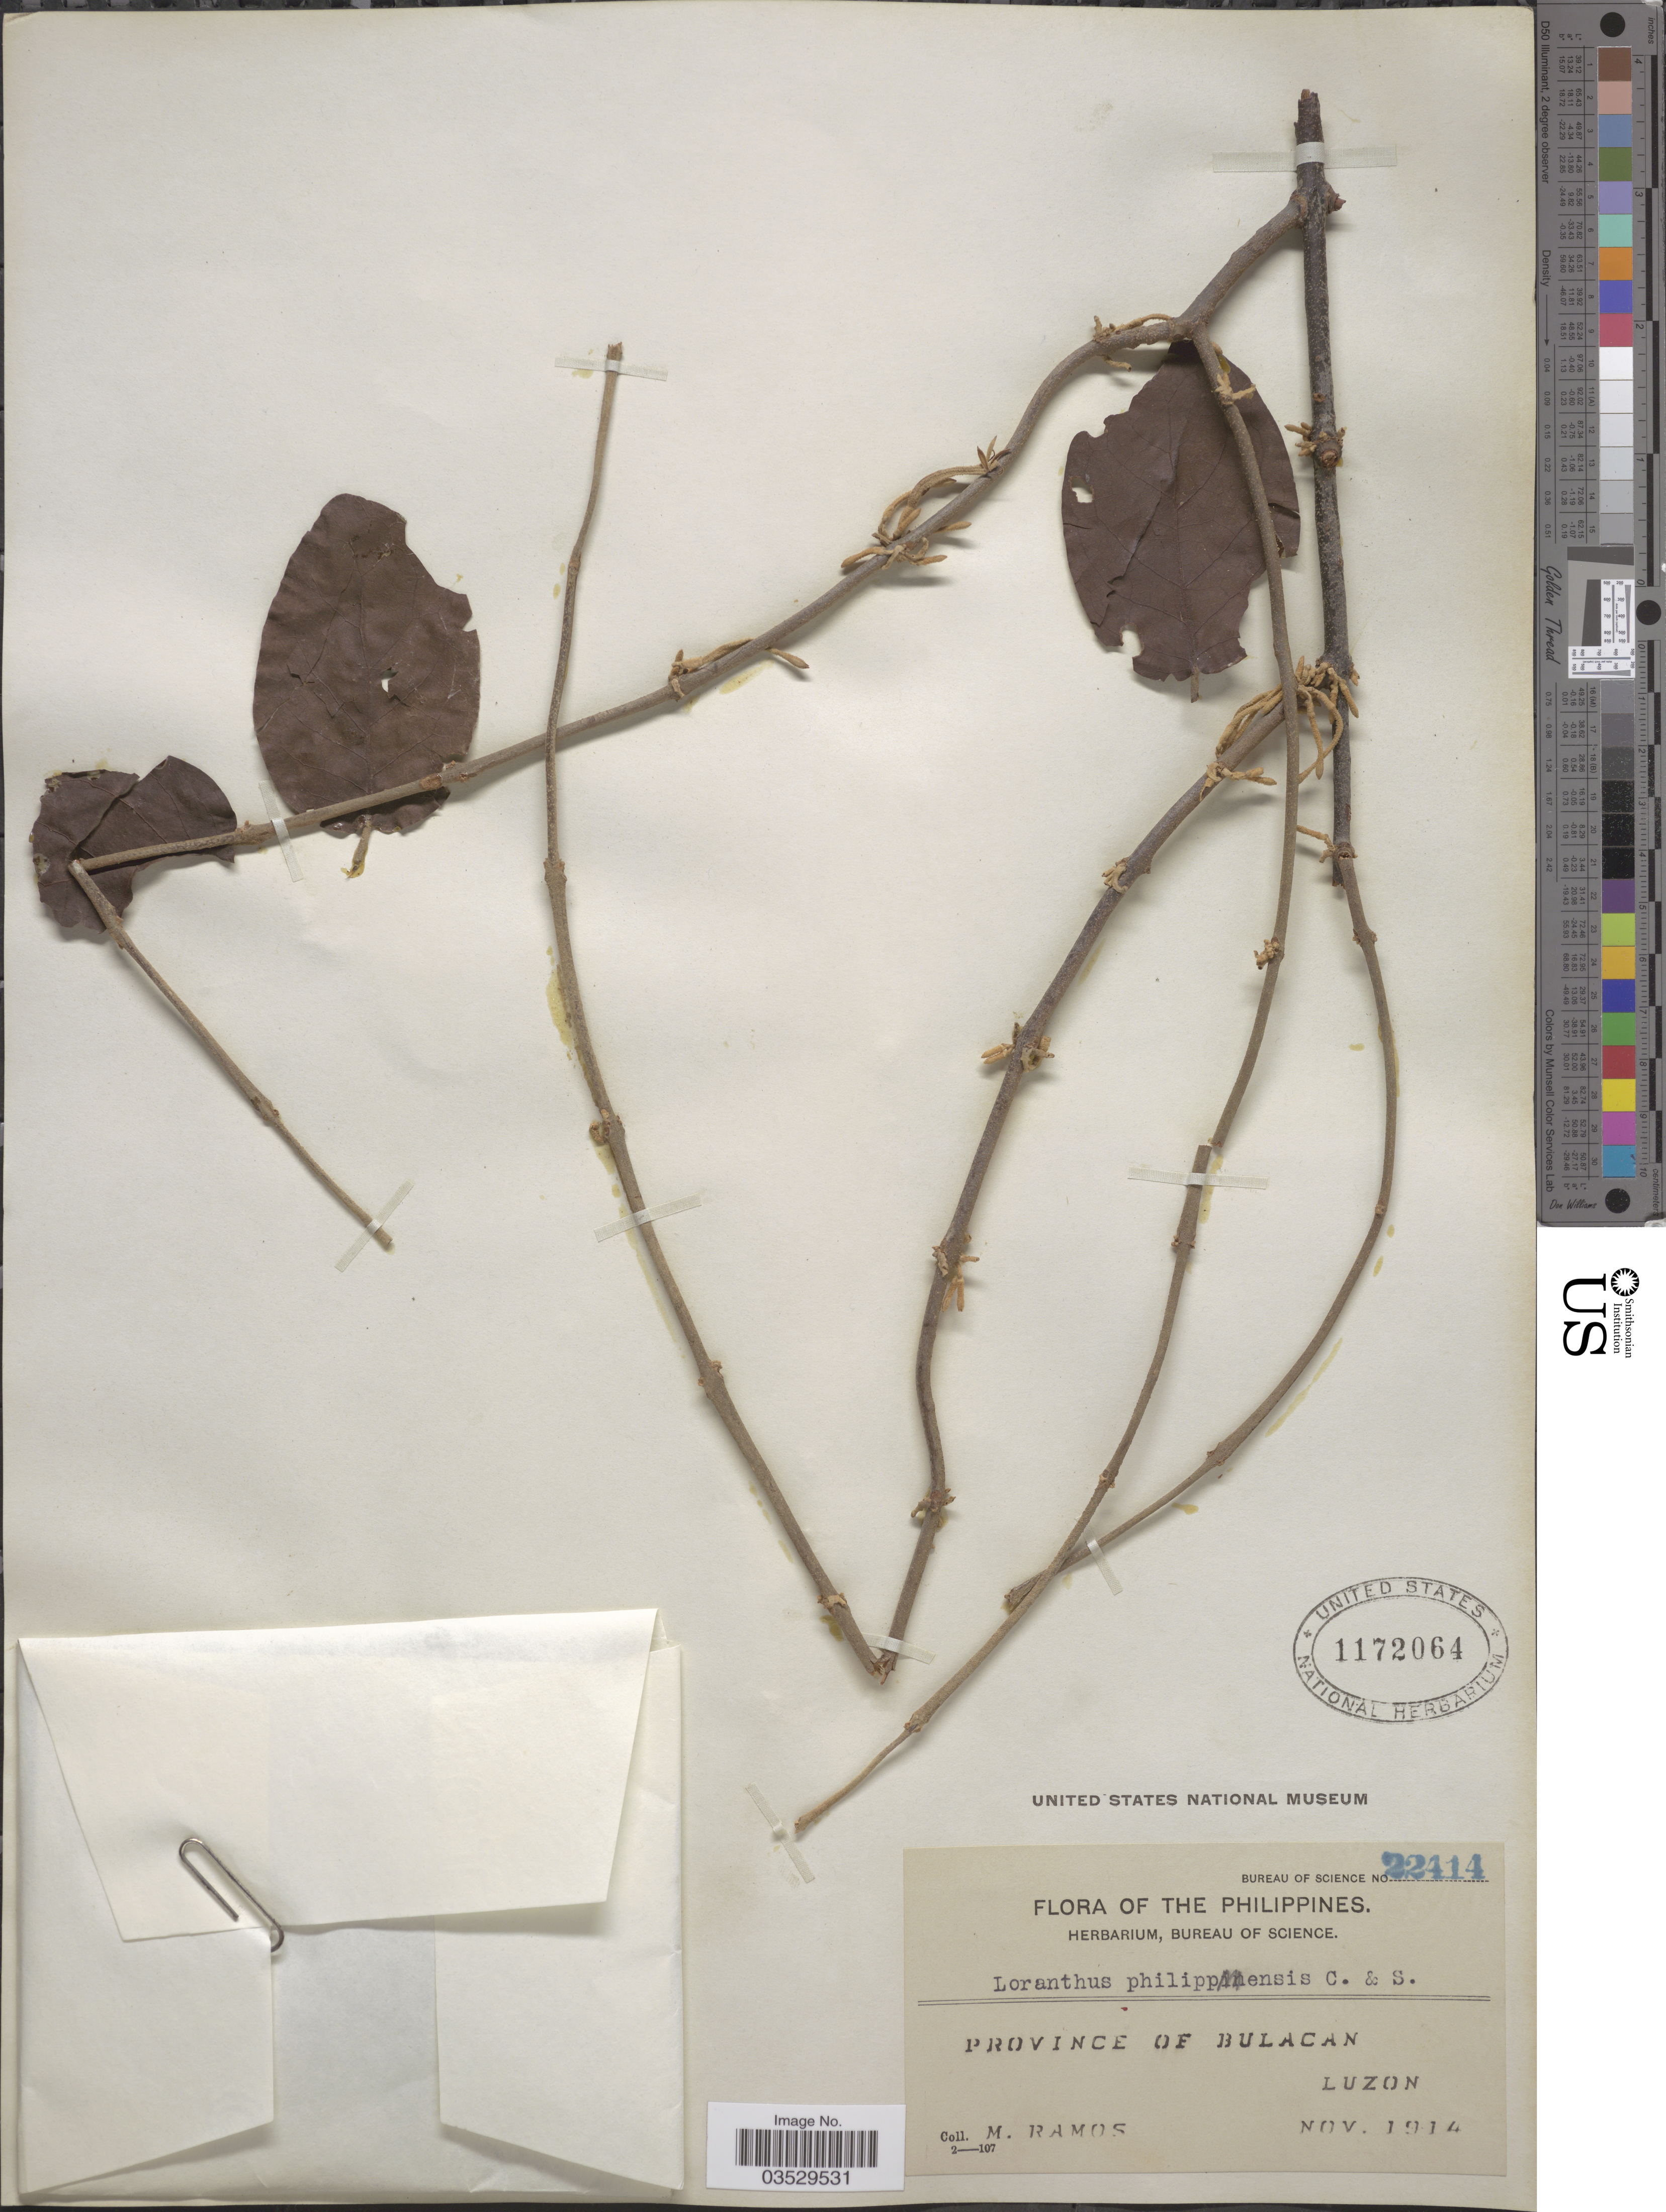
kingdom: Plantae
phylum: Tracheophyta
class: Magnoliopsida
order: Santalales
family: Loranthaceae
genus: Scurrula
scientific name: Scurrula atropurpurea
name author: (Blume) Danser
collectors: M. Ramos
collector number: Bureau of Science 22414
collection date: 1914-11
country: Philippines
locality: Province of Bulacan, Luzon.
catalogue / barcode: US 1172064